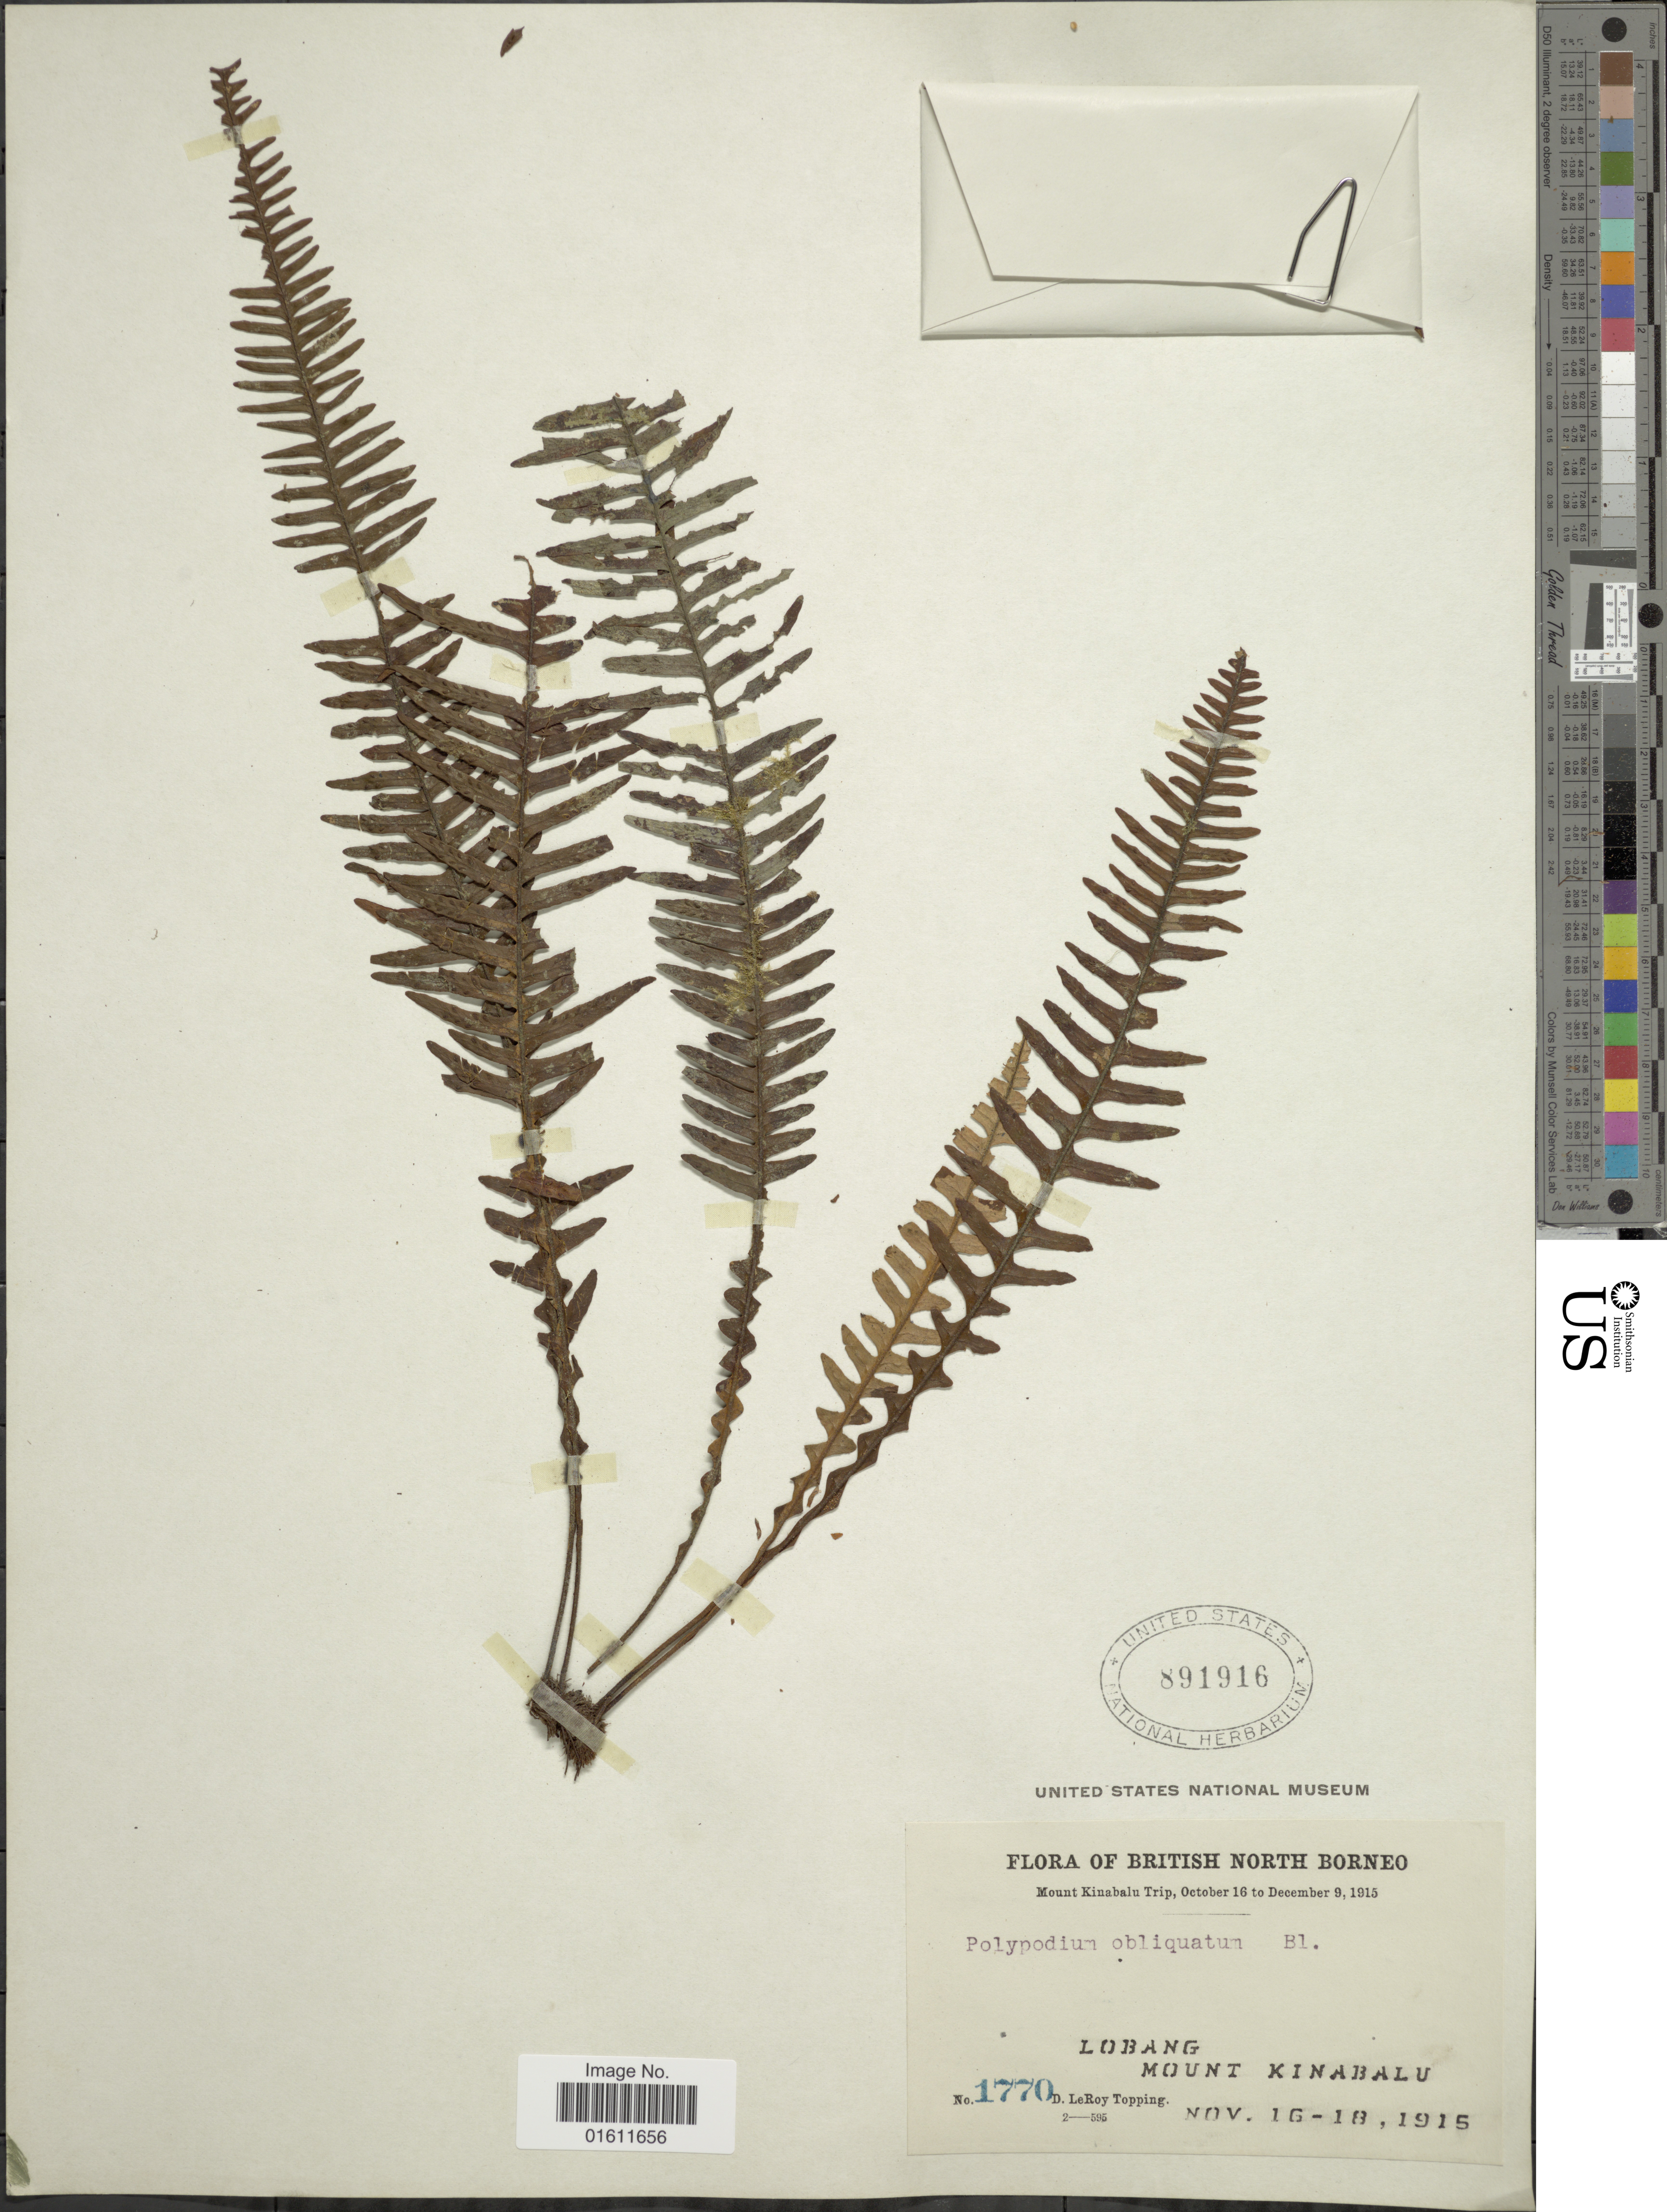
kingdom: Plantae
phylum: Tracheophyta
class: Polypodiopsida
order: Polypodiales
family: Polypodiaceae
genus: Prosaptia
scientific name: Prosaptia obliquata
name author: (Blume) Mett.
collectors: D. L. Topping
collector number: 1770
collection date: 1915-11-16/1915-11-18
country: Malaysia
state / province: Sabah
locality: Mount Kinabalu, Lobang, British North Borneo.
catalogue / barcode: US 891916